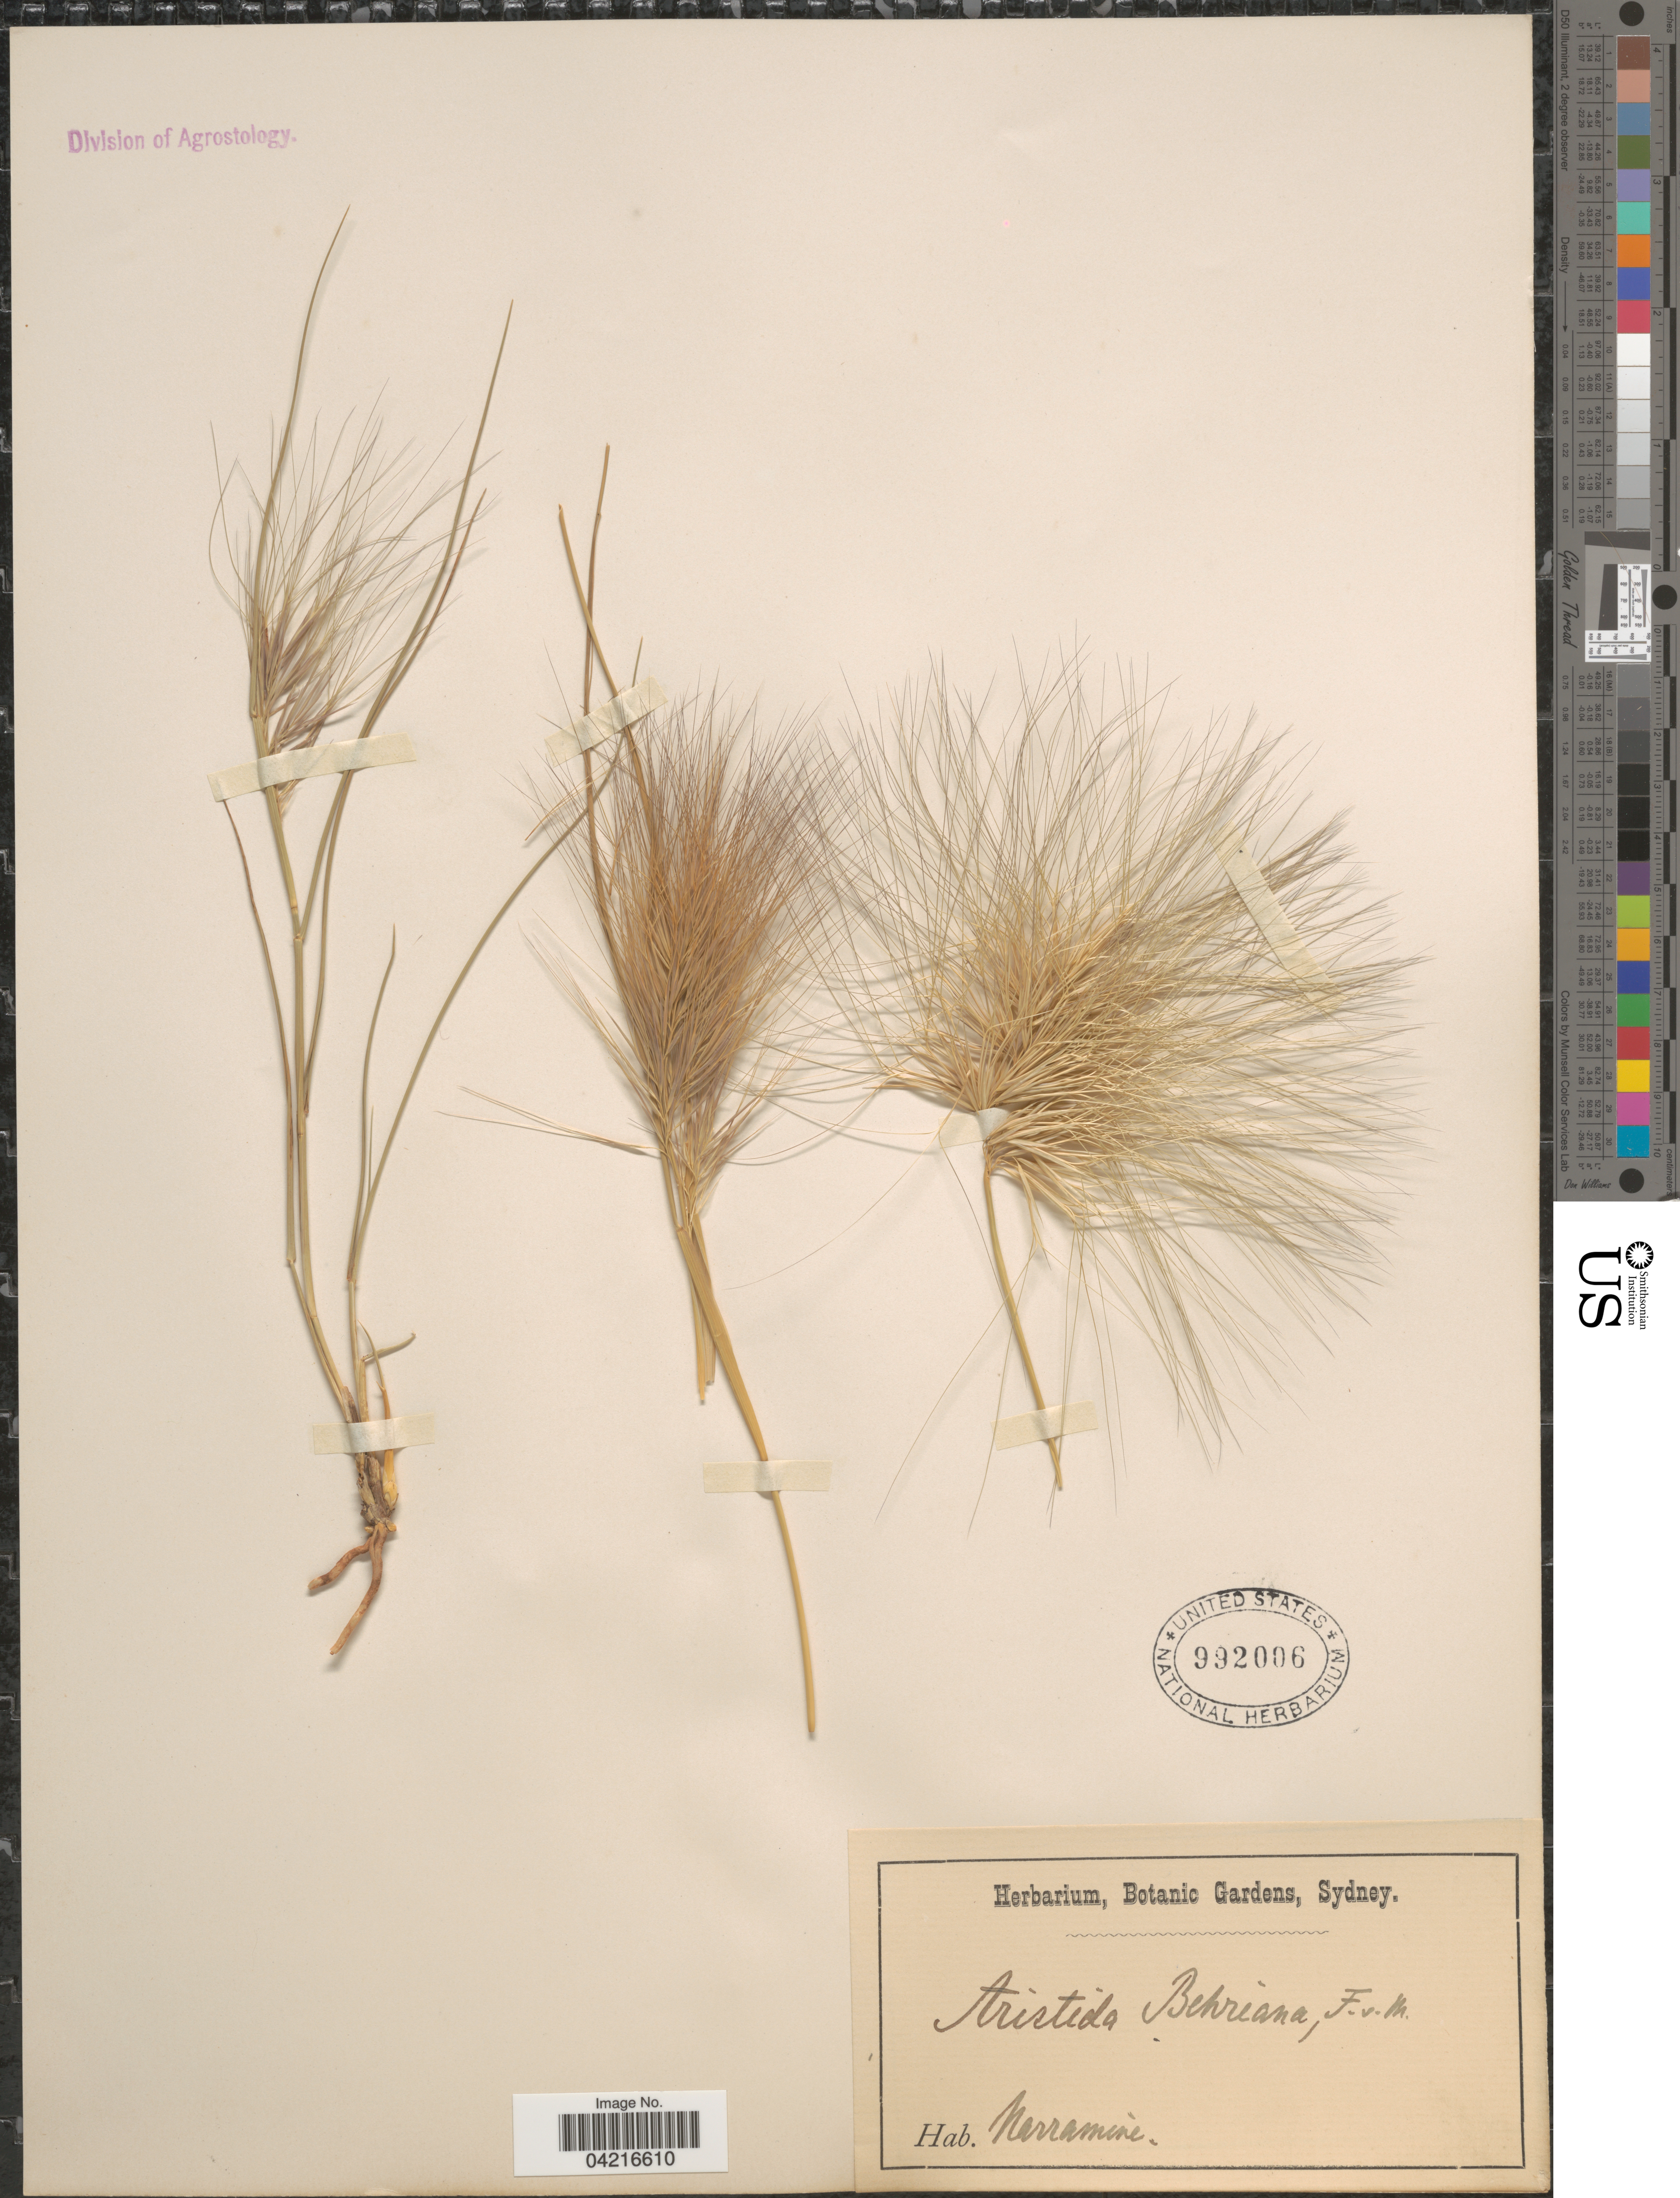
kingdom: Plantae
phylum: Tracheophyta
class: Liliopsida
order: Poales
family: Poaceae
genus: Aristida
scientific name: Aristida behriana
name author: F. Muell.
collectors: Herbarium, Botanic Gardens, Sydney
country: Australia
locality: Narramine.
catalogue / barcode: US 992006